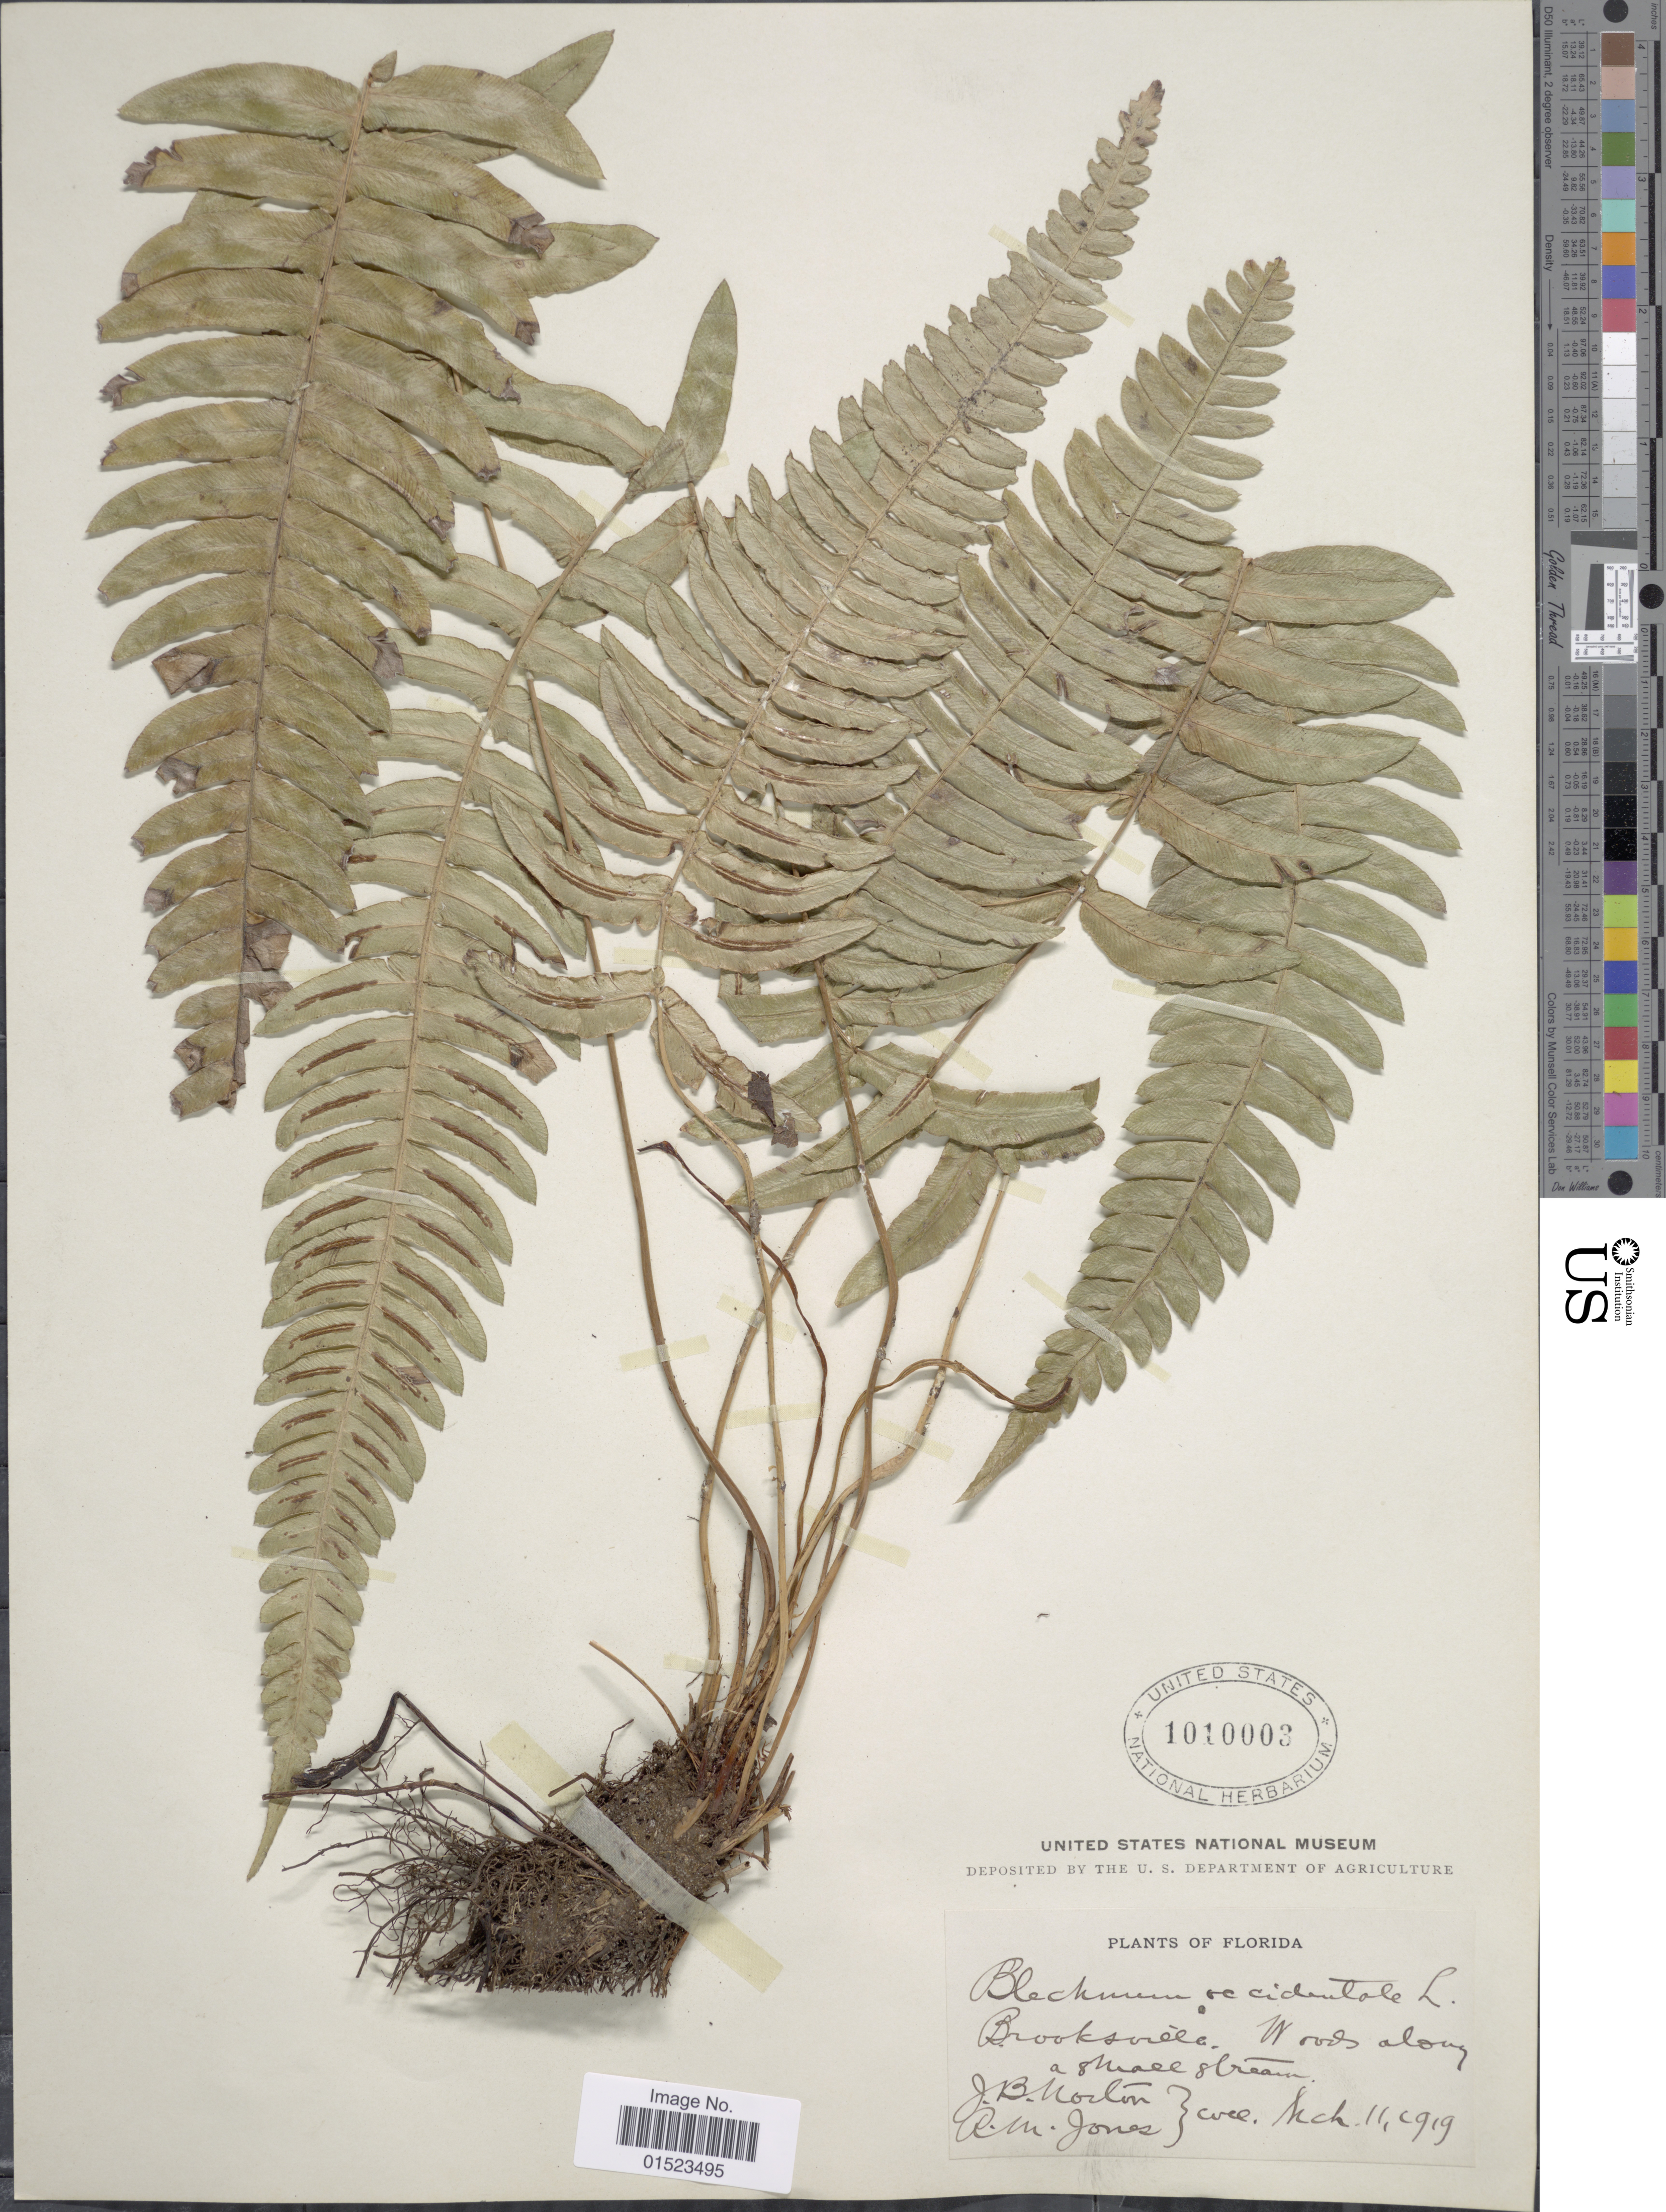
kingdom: Plantae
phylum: Tracheophyta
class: Polypodiopsida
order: Polypodiales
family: Blechnaceae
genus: Blechnum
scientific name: Blechnum glandulosum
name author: Link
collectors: J. B. Morton & R. M. Jones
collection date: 1919-03-11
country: United States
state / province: Florida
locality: Brooksville, Woods along a small stream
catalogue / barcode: US 1010003